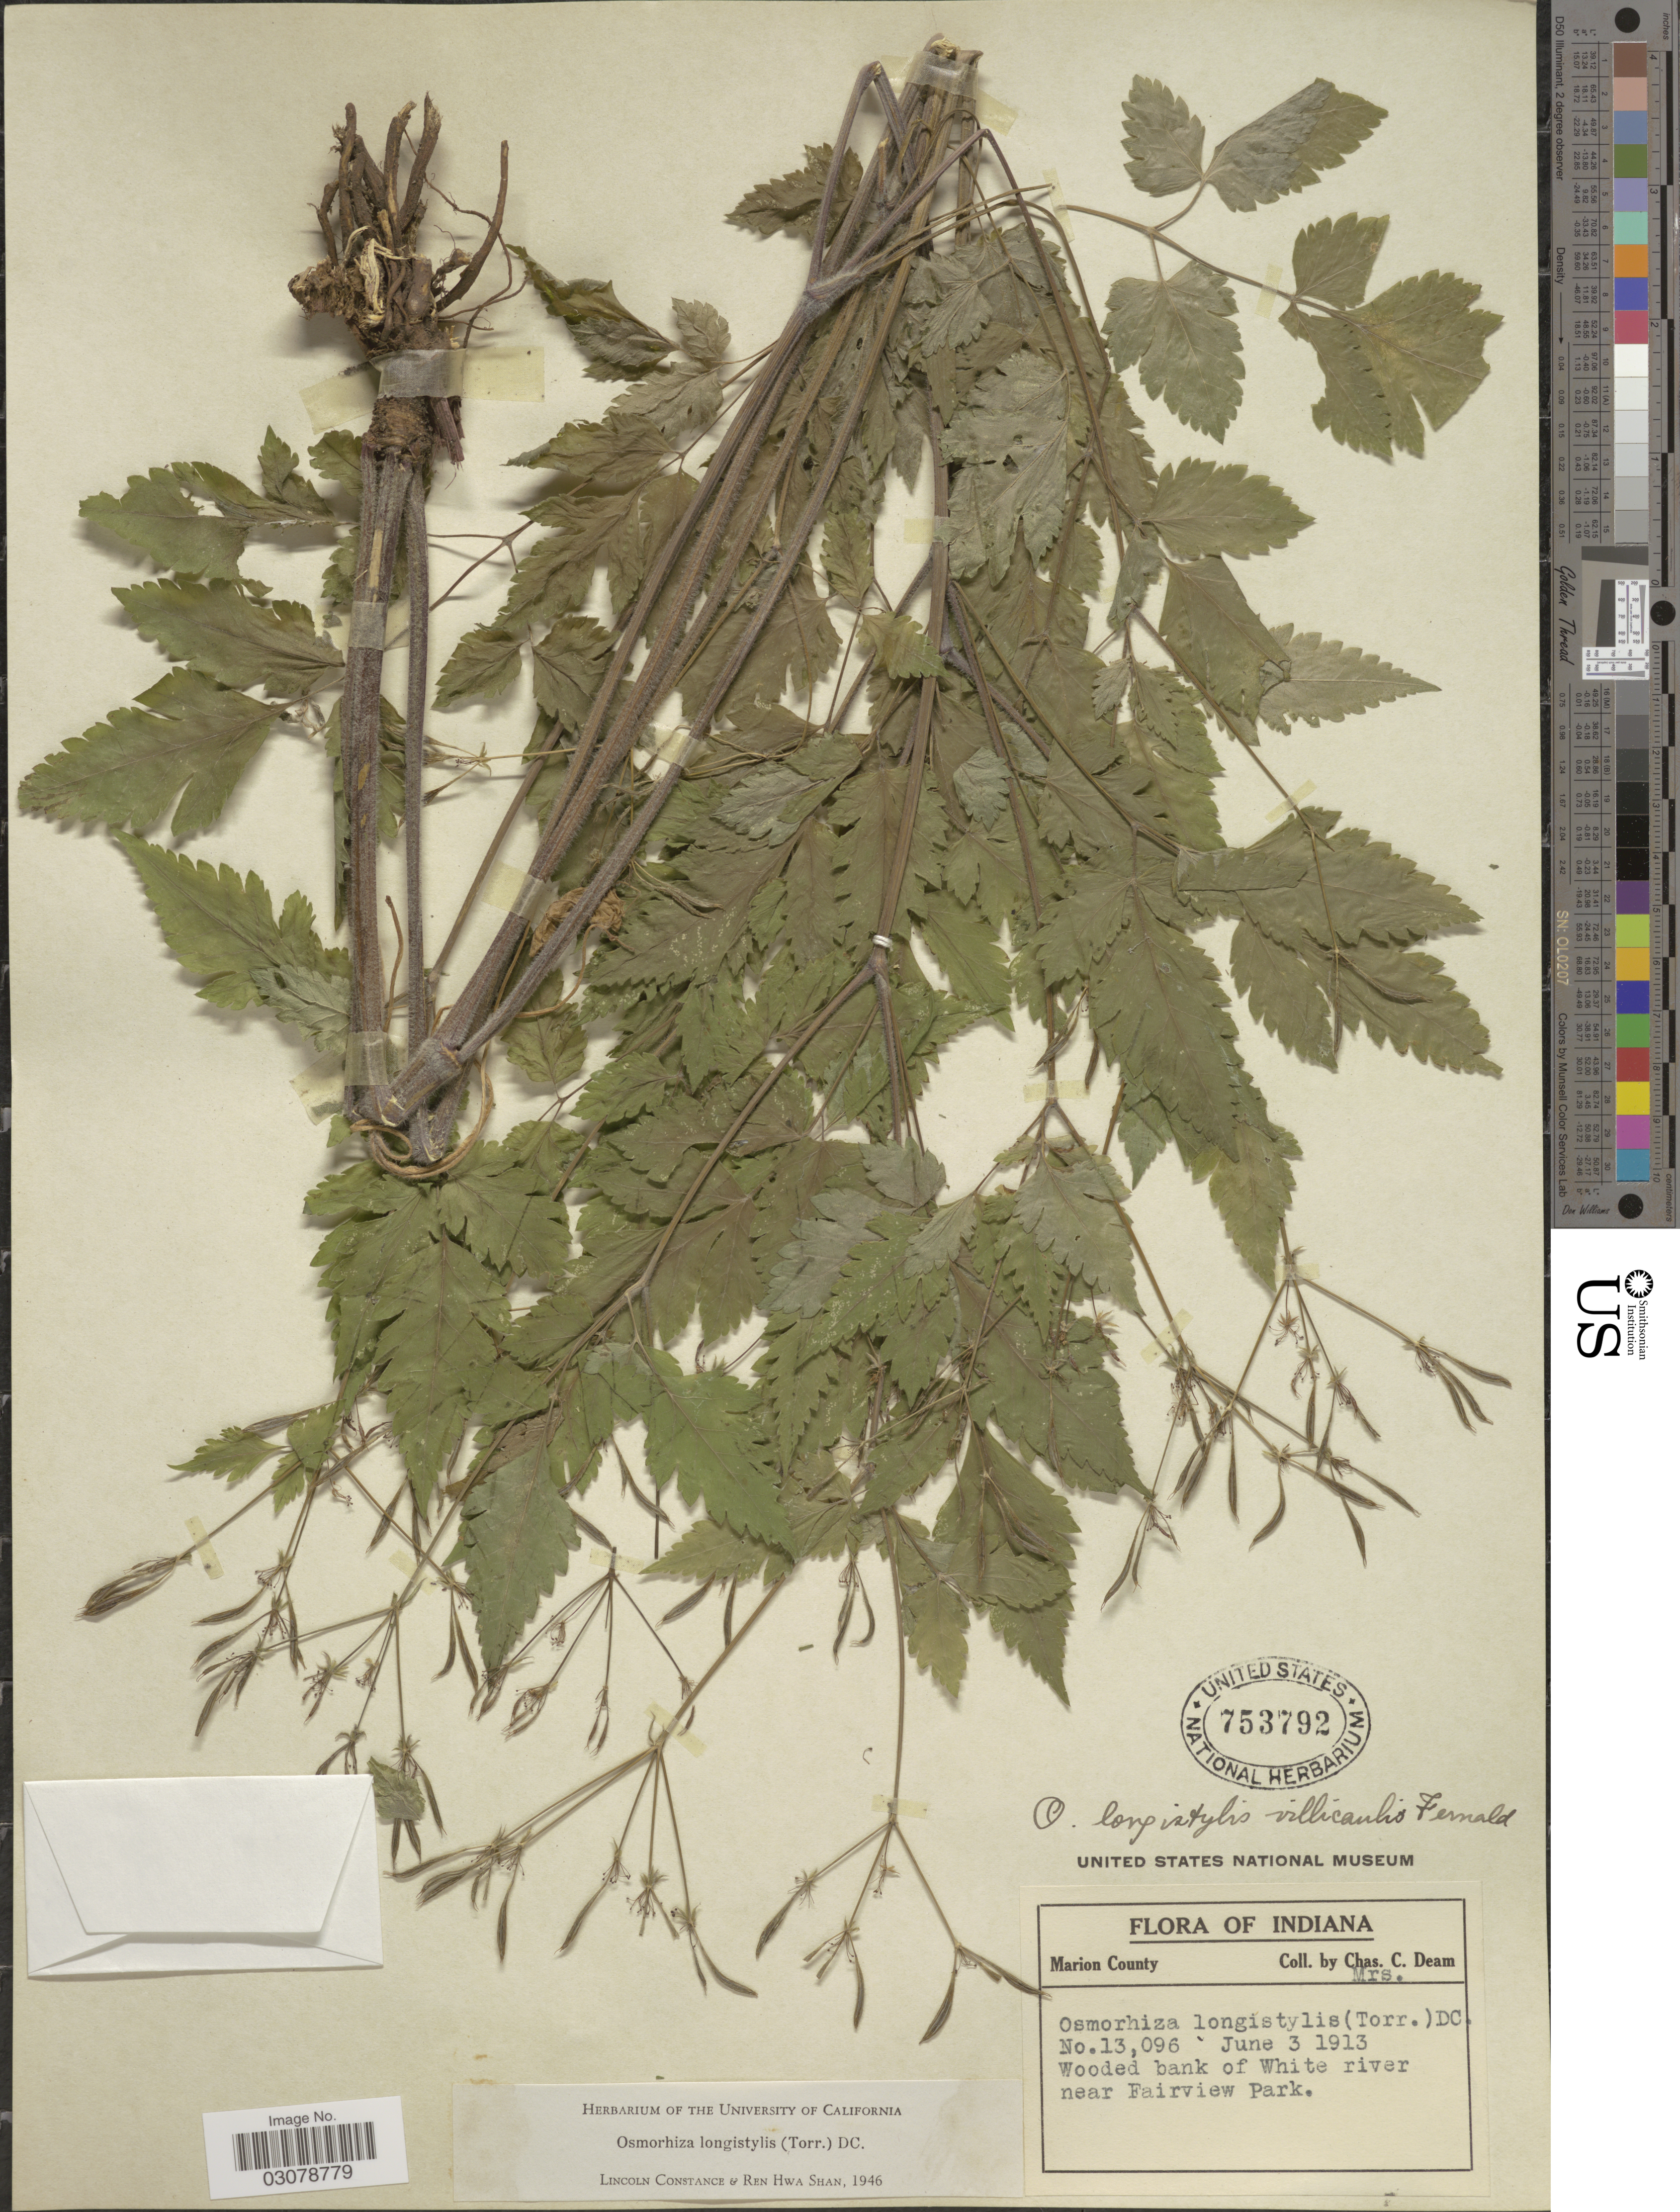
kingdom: Plantae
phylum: Tracheophyta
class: Magnoliopsida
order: Apiales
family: Apiaceae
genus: Osmorhiza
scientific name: Osmorhiza longistylis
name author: (Torr.) DC.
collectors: C. Deam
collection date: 1913-06-03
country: United States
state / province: Indiana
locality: Marion County, Wooded bank of White river near Fairview Park.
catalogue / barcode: US 753792